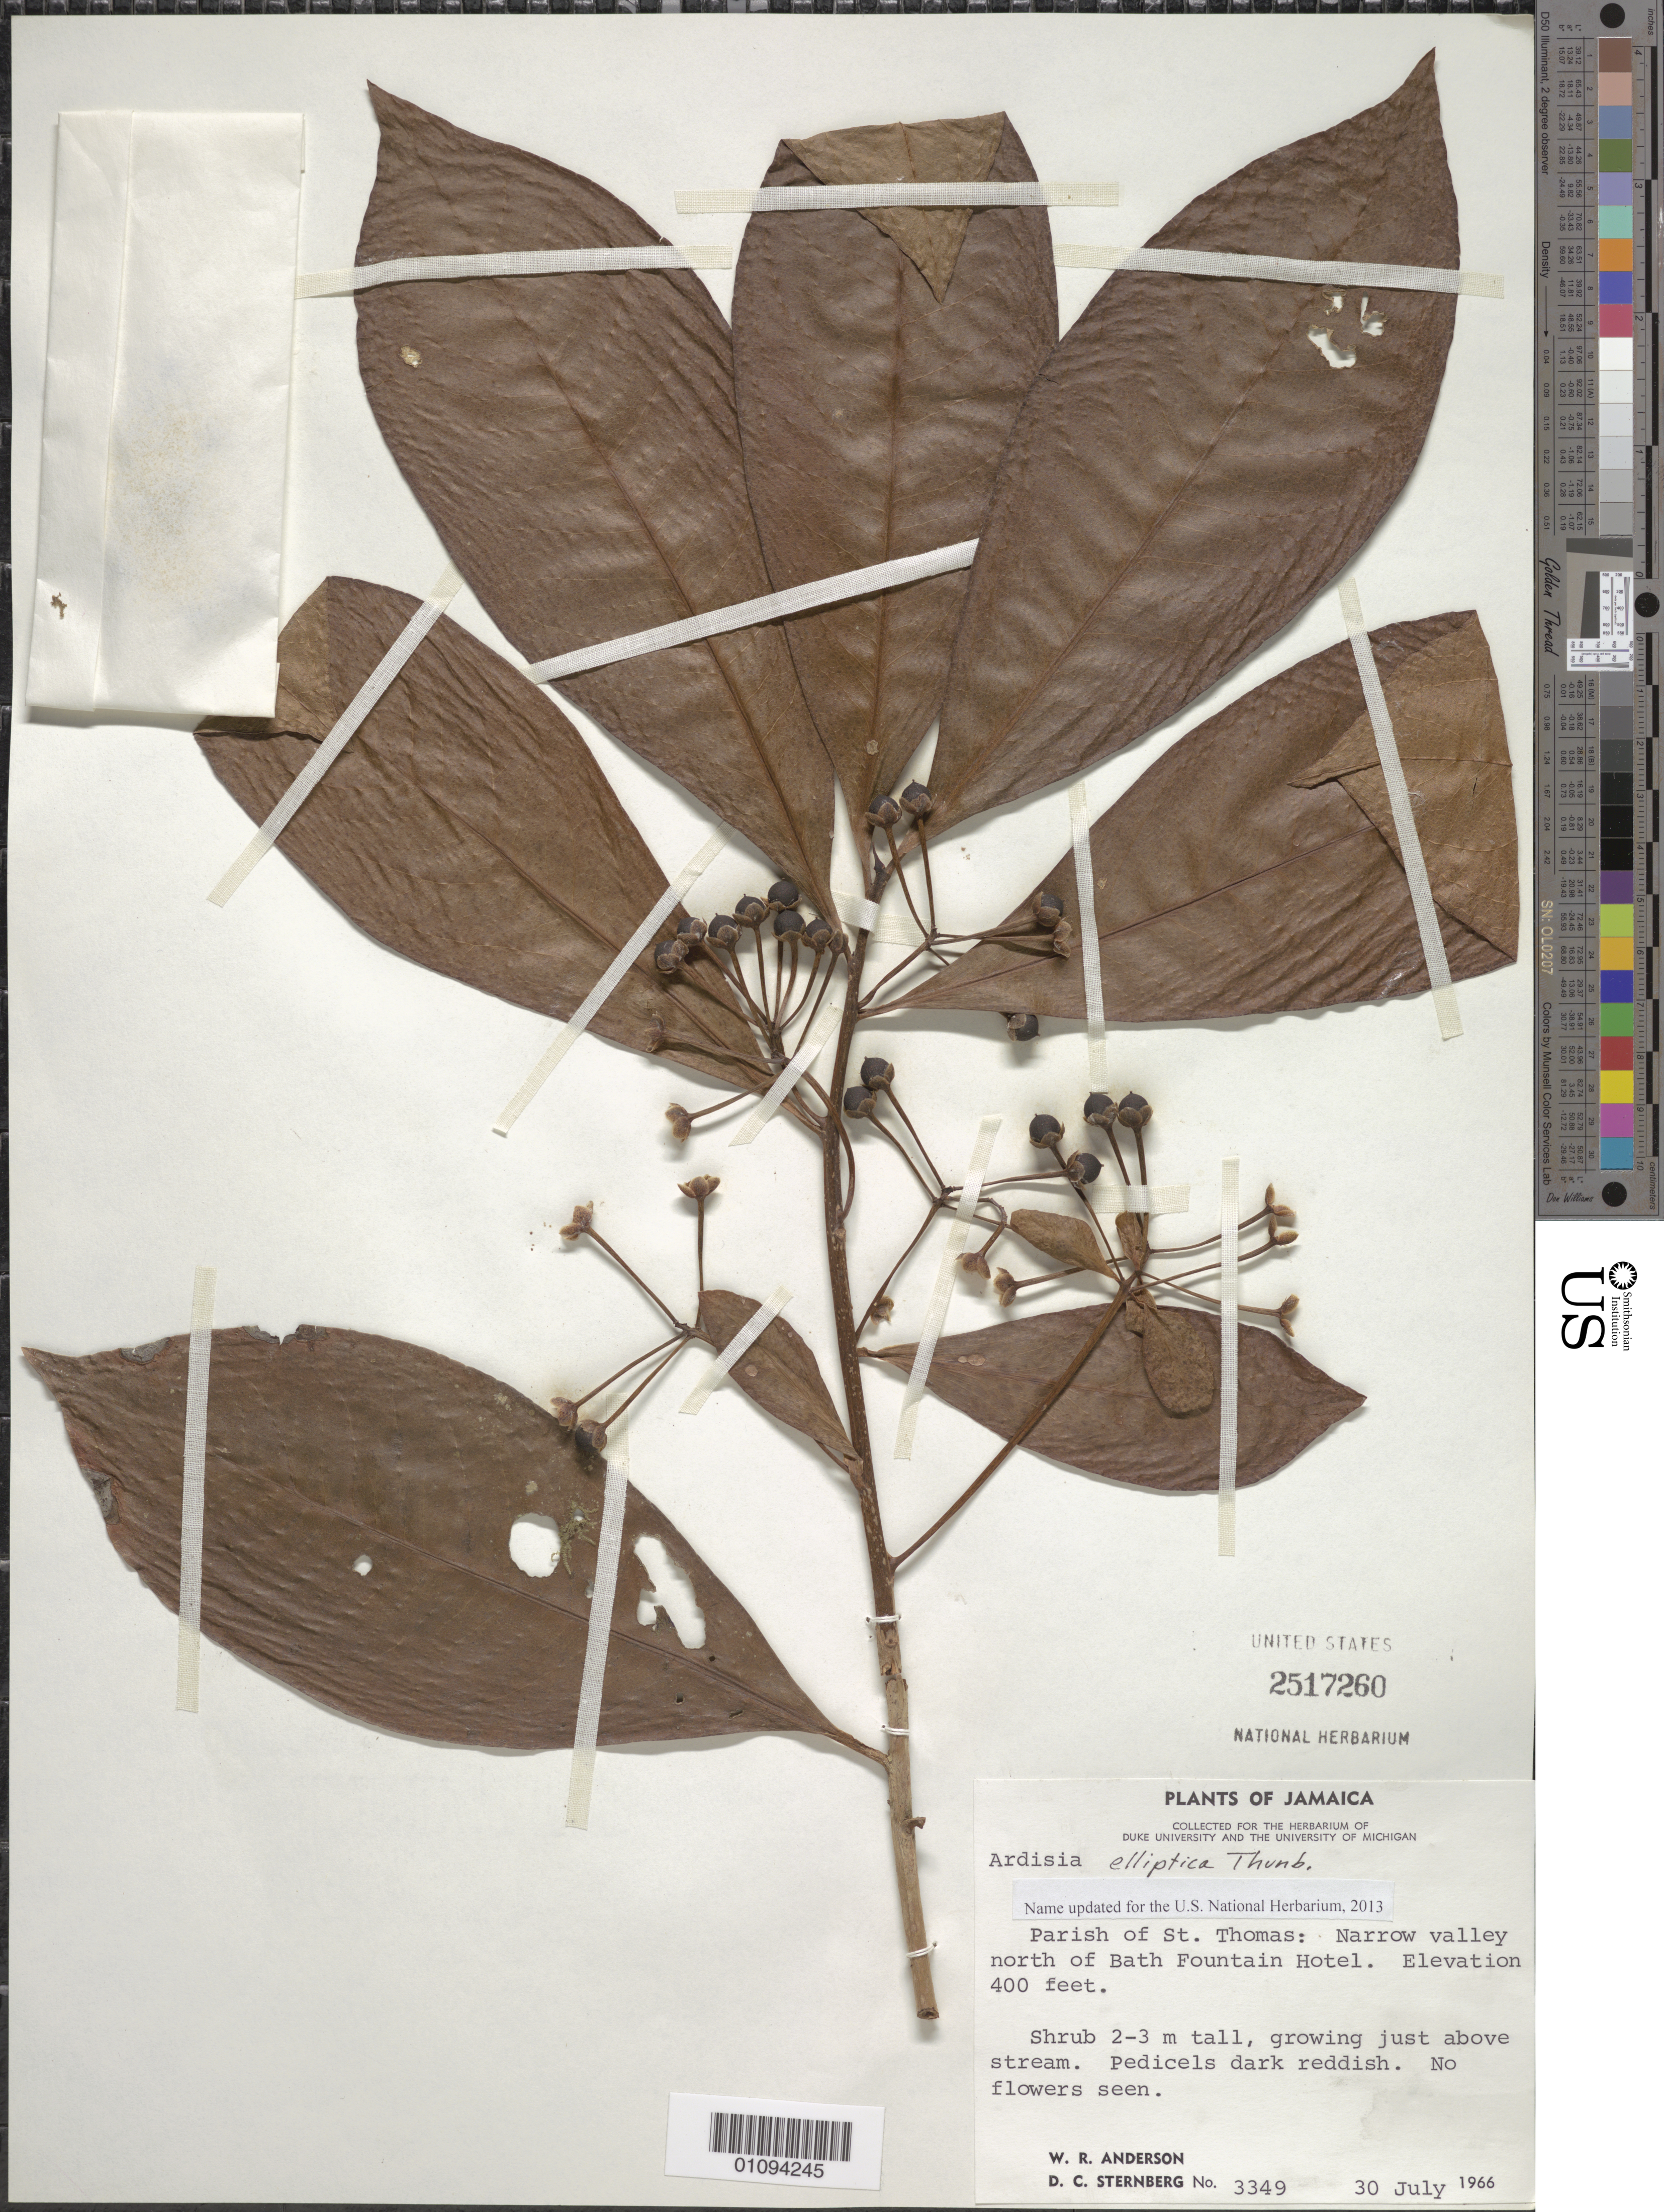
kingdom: Plantae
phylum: Tracheophyta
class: Magnoliopsida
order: Ericales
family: Primulaceae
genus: Ardisia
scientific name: Ardisia elliptica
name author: Thunb.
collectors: W. R. Anderson & D. Sternberg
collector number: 3349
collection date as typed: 30 Jul 1966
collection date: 1966-07-30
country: Jamaica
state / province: Saint Thomas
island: Jamaica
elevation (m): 122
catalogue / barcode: US 2517260